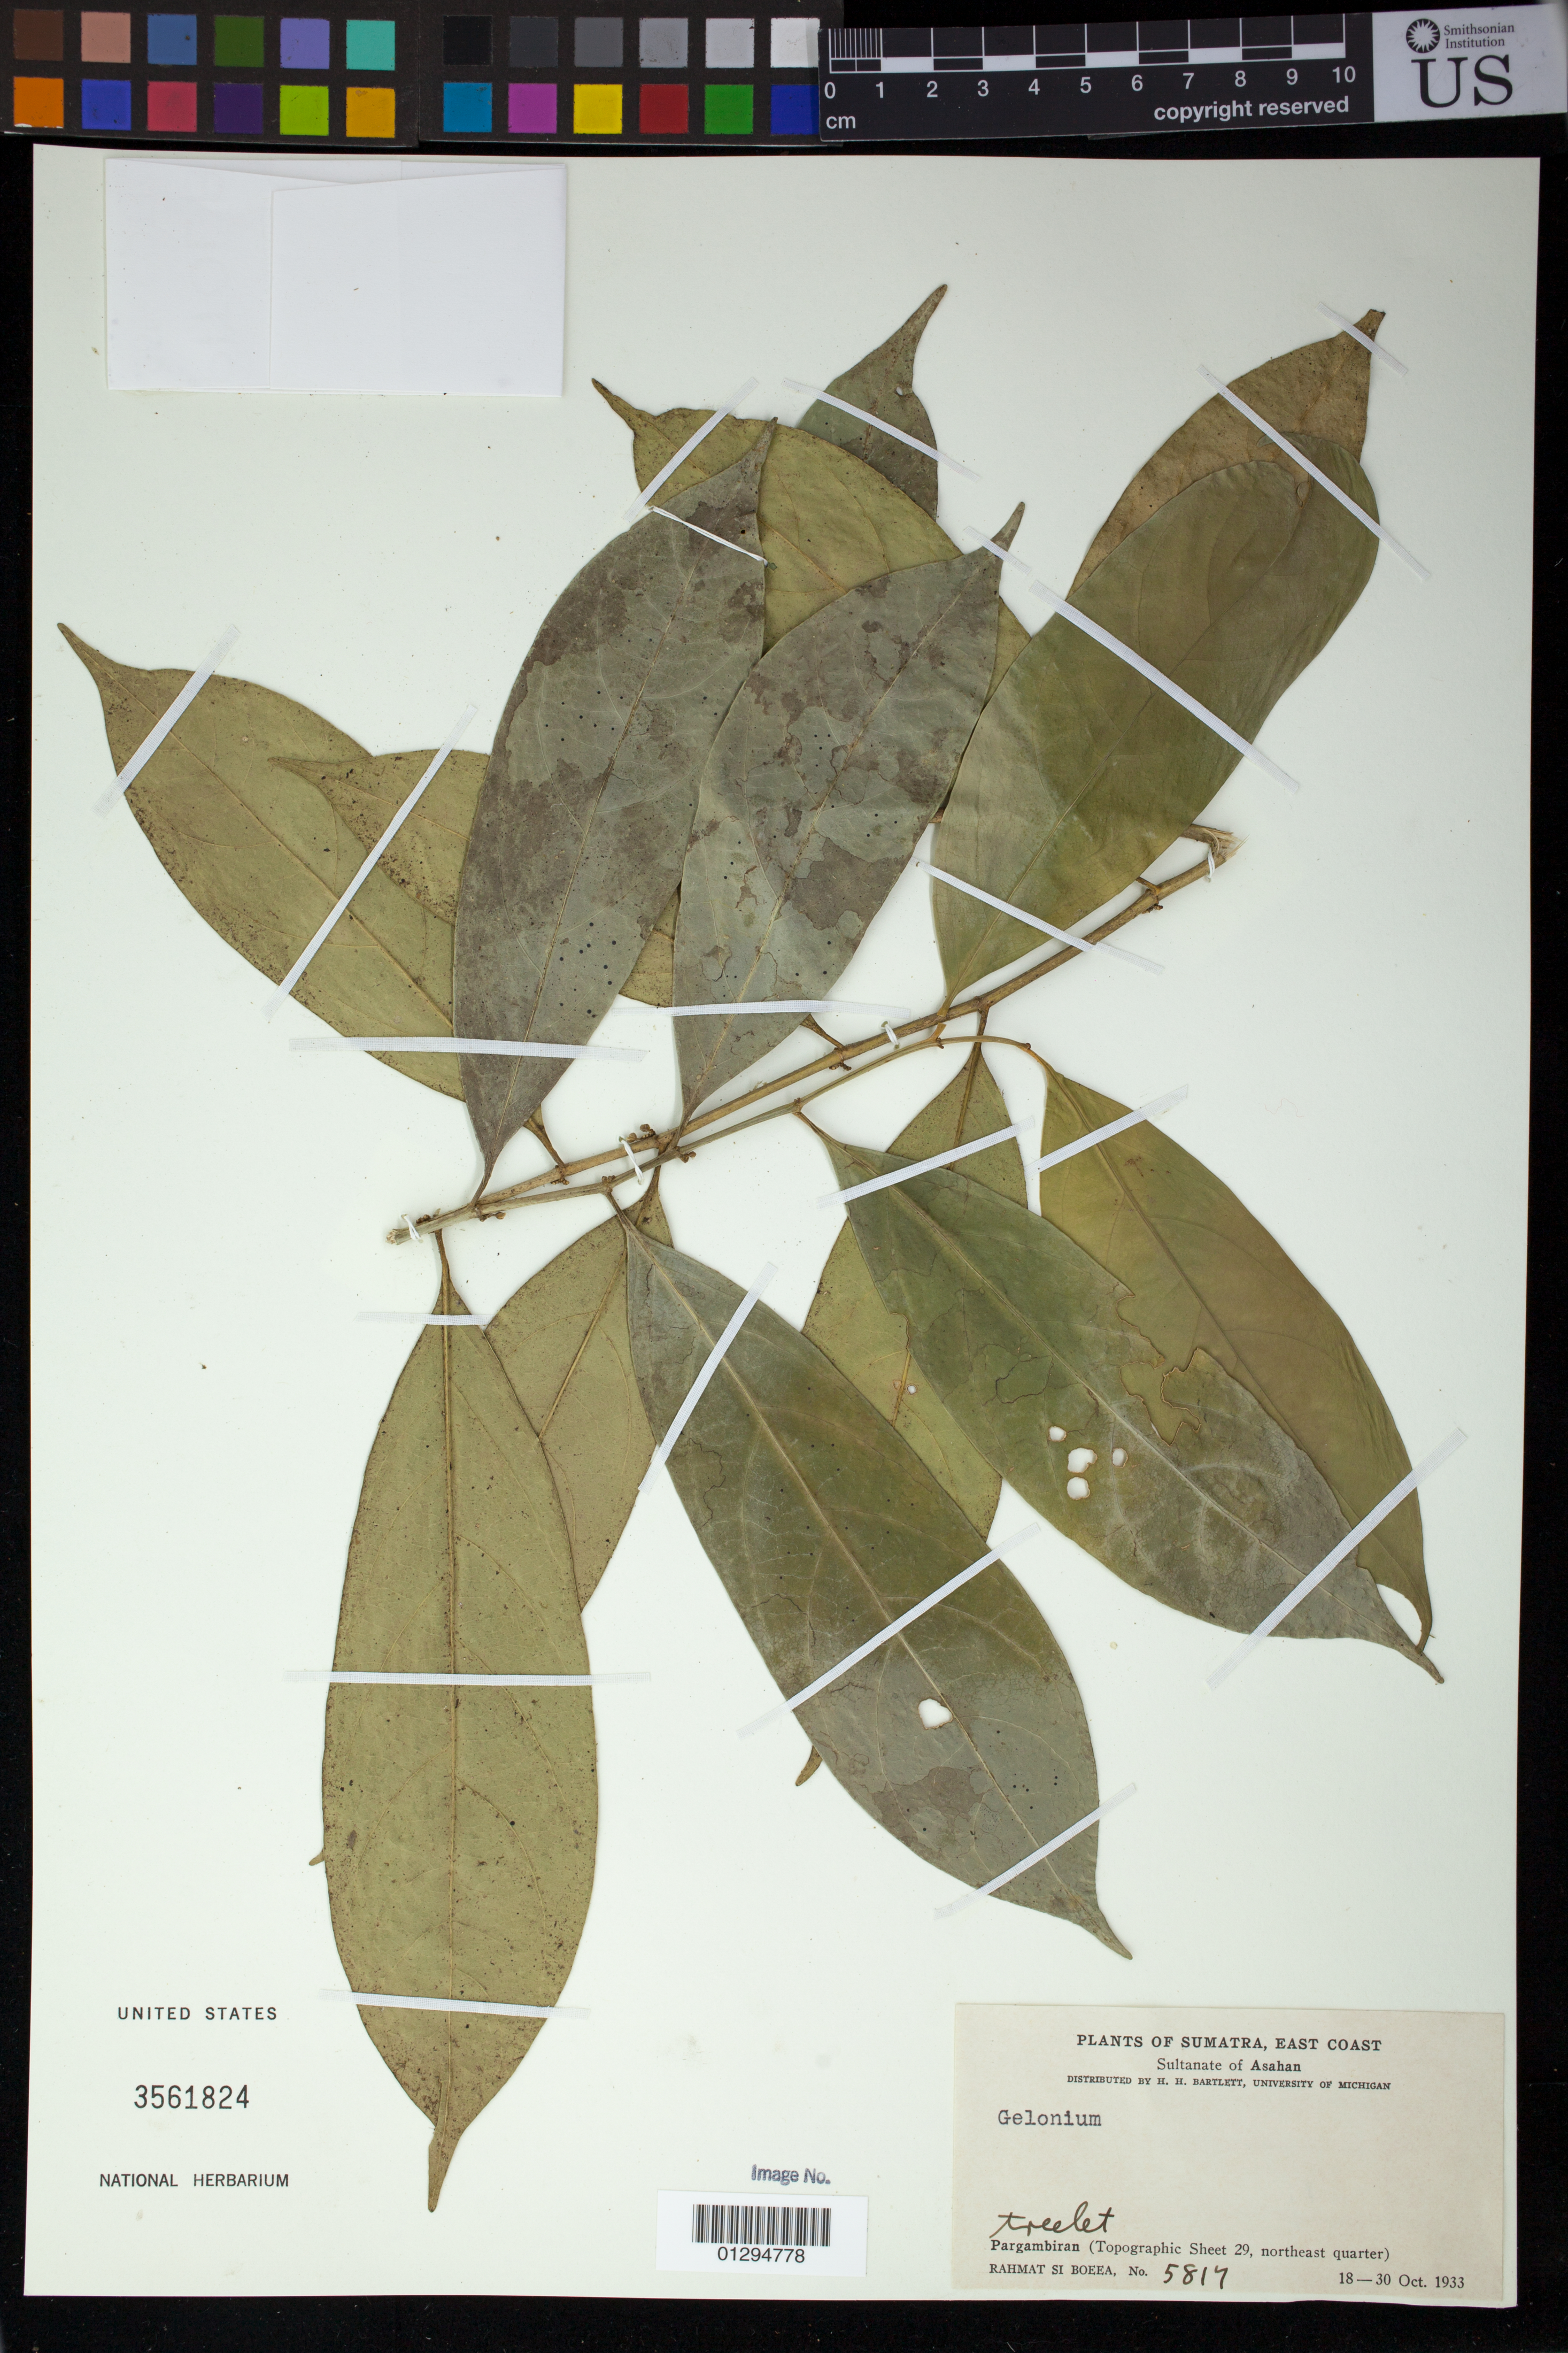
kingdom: Plantae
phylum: Tracheophyta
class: Magnoliopsida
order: Malpighiales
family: Euphorbiaceae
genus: Suregada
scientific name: Suregada sp.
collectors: Rahmat Si Boeea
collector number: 5817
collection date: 1933-10-18/1933-10-30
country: Indonesia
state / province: Sumatra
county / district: Sumatera Utara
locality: Sumatra, East Coast, Sultanate of Asahan [now Asahan Regency]. Pargambiran (Topographic Sheet 29, northeast quarter).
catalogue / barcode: US 3561824